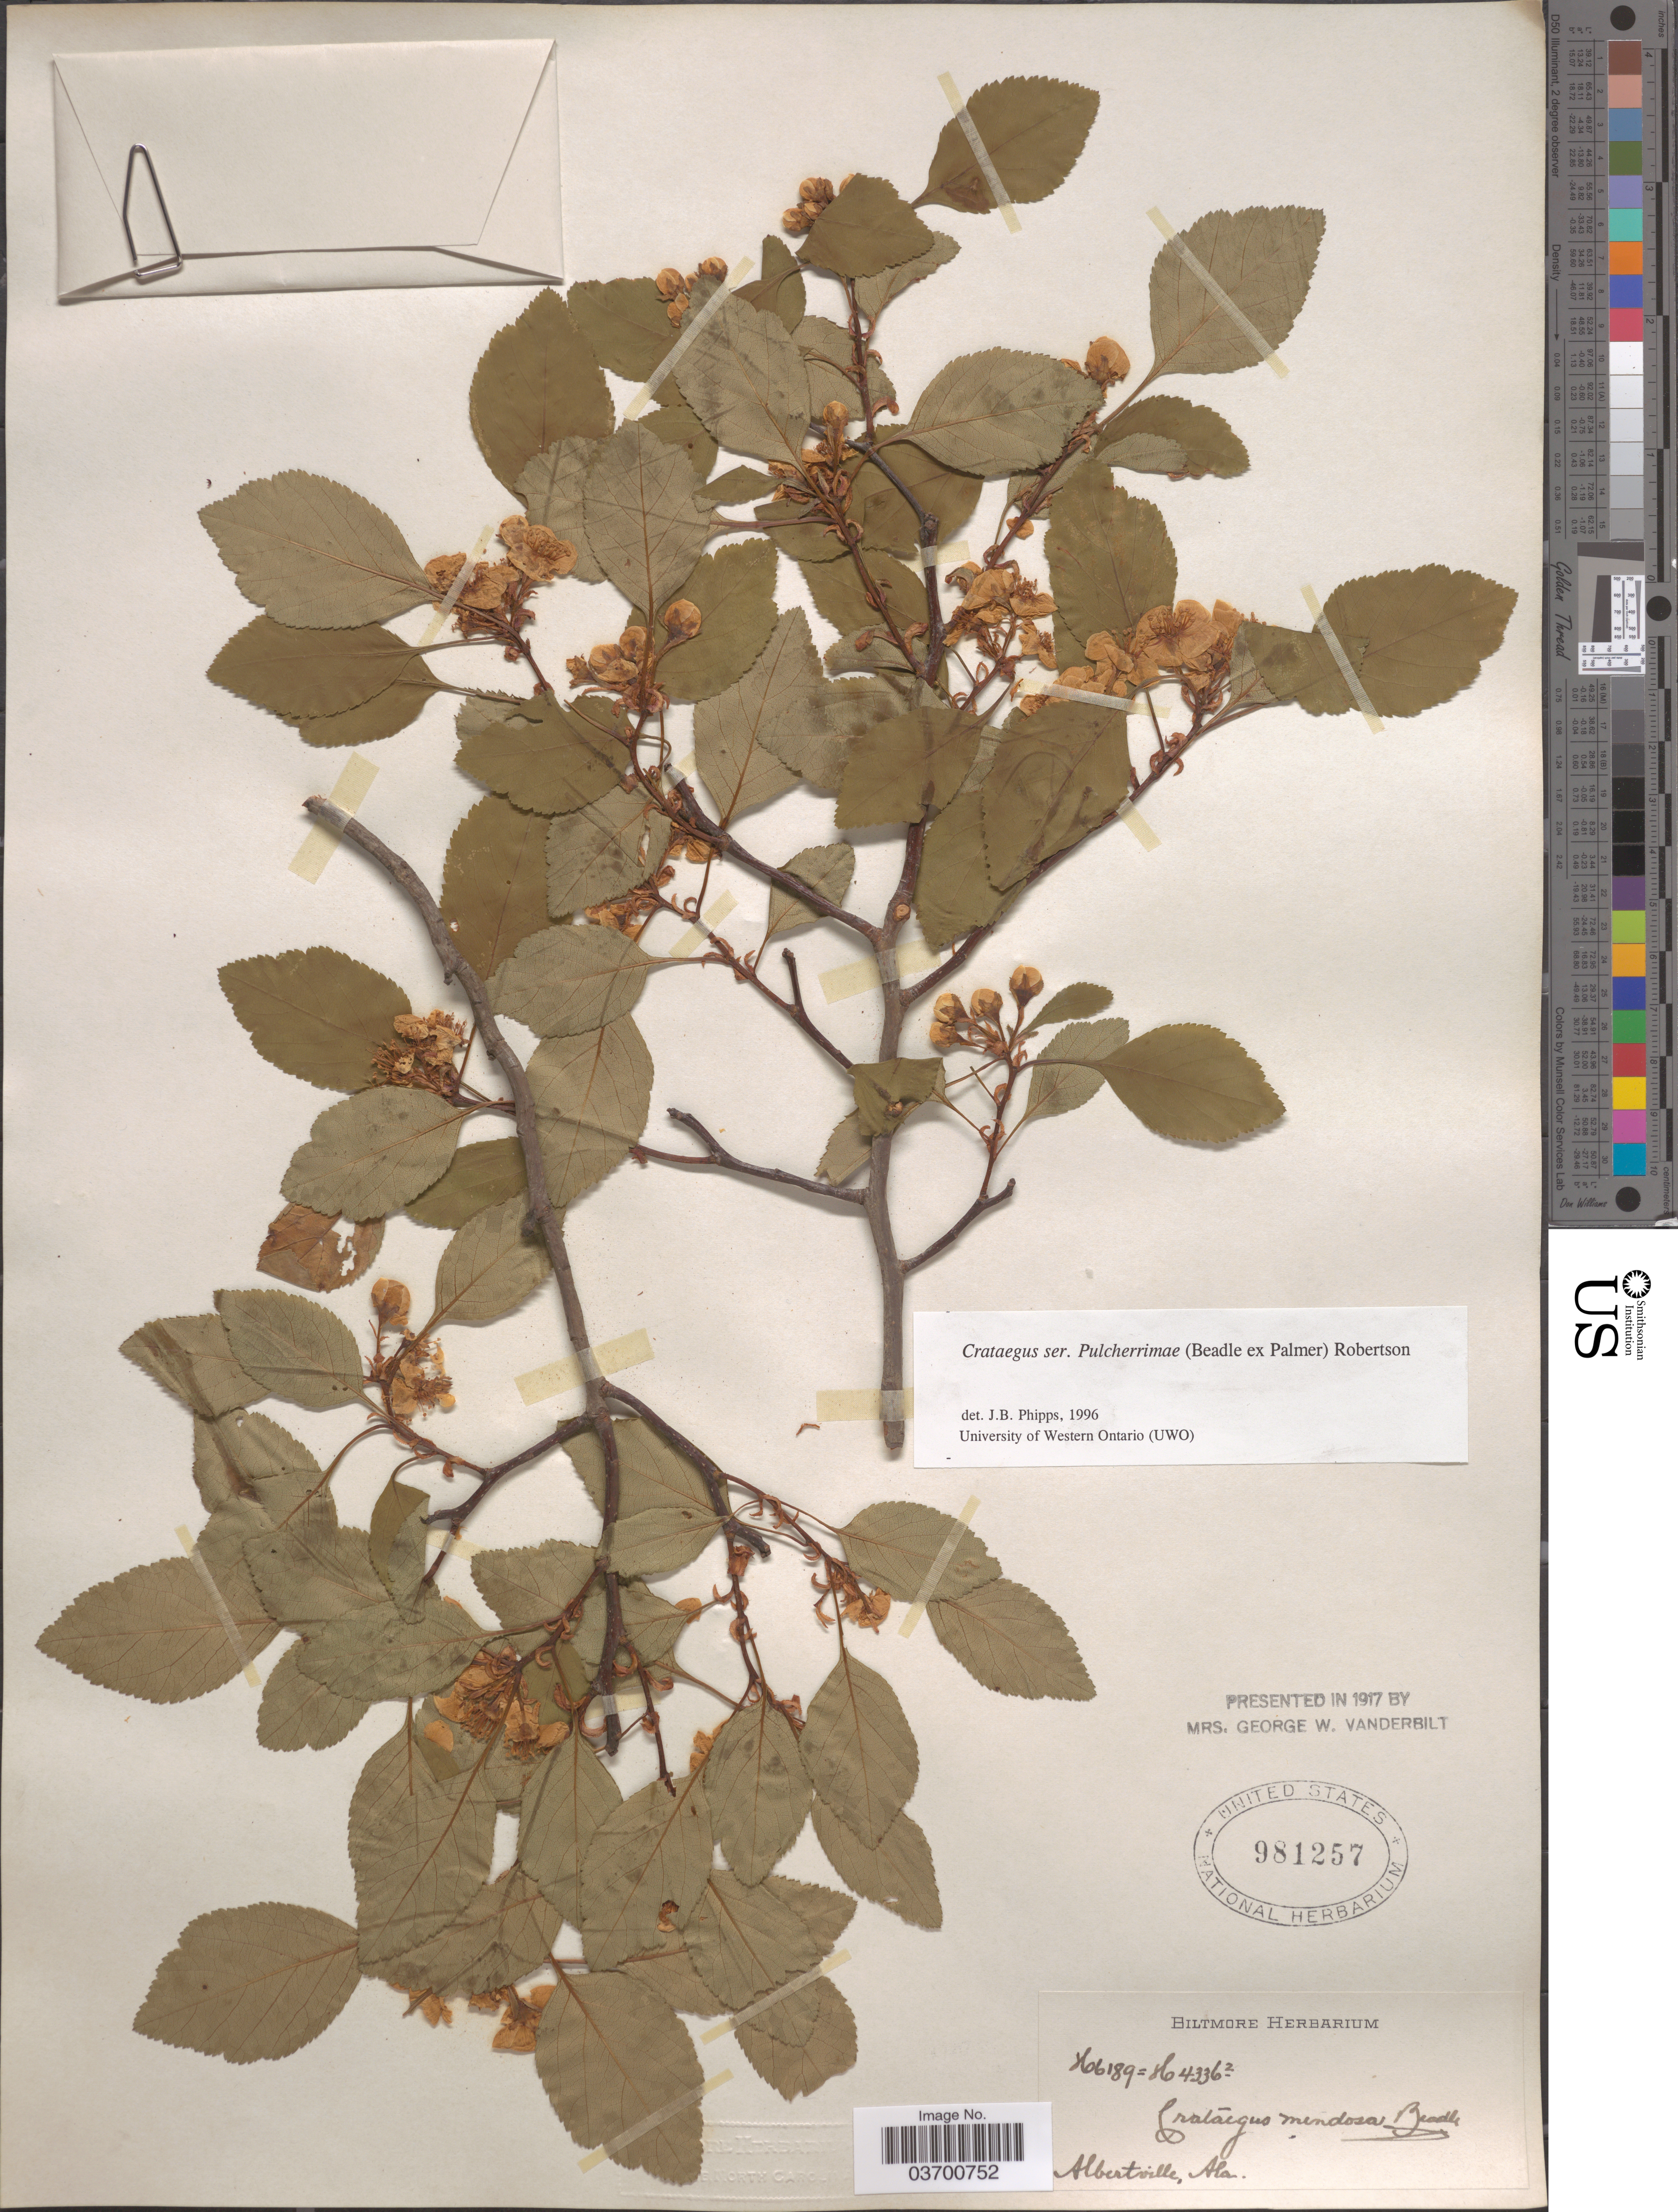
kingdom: Plantae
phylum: Tracheophyta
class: Magnoliopsida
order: Rosales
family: Rosaceae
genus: Crataegus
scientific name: Crataegus mendosa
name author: Beadle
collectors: ex herb. Biltmore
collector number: H6189=H4336/2*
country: United States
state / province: Alabama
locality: Albertville.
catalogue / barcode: US 981257